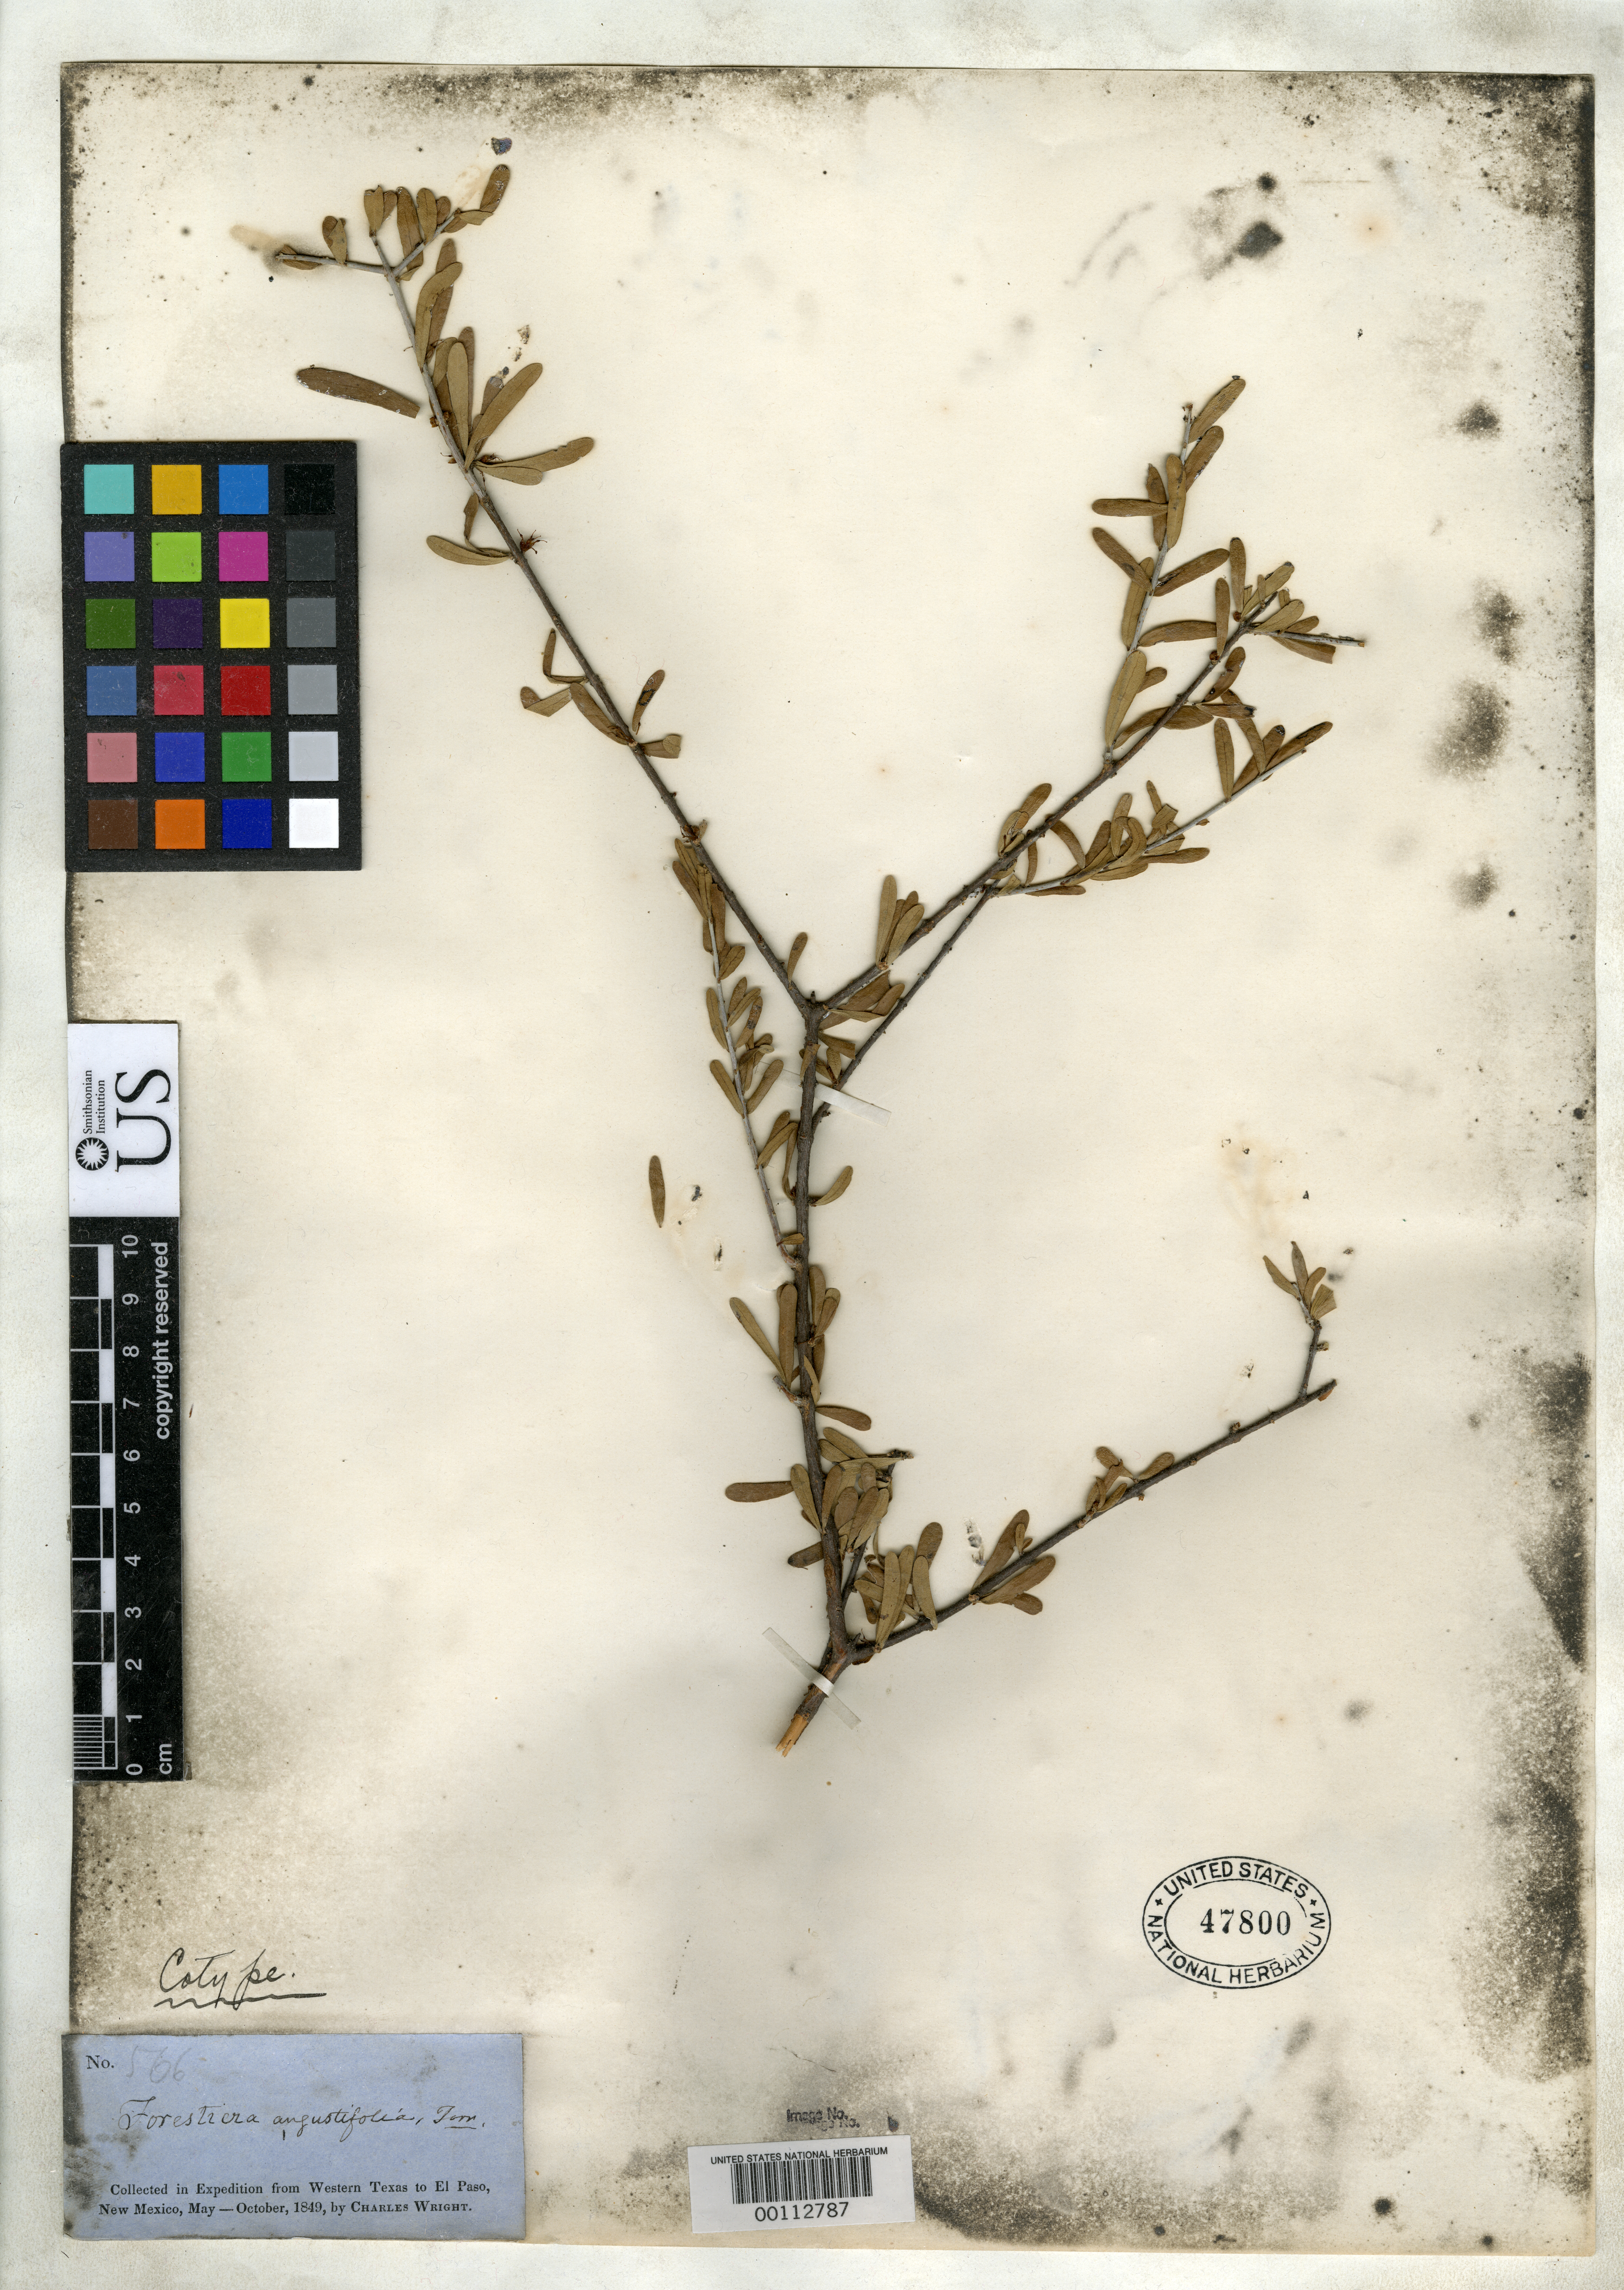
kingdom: Plantae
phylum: Tracheophyta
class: Magnoliopsida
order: Lamiales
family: Oleaceae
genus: Forestiera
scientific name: Forestiera angustifolia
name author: Torr. in Emory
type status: Isosyntype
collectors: C. Wright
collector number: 566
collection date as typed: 1849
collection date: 1849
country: United States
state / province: Texas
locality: Rio Grande.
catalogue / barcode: US 47800